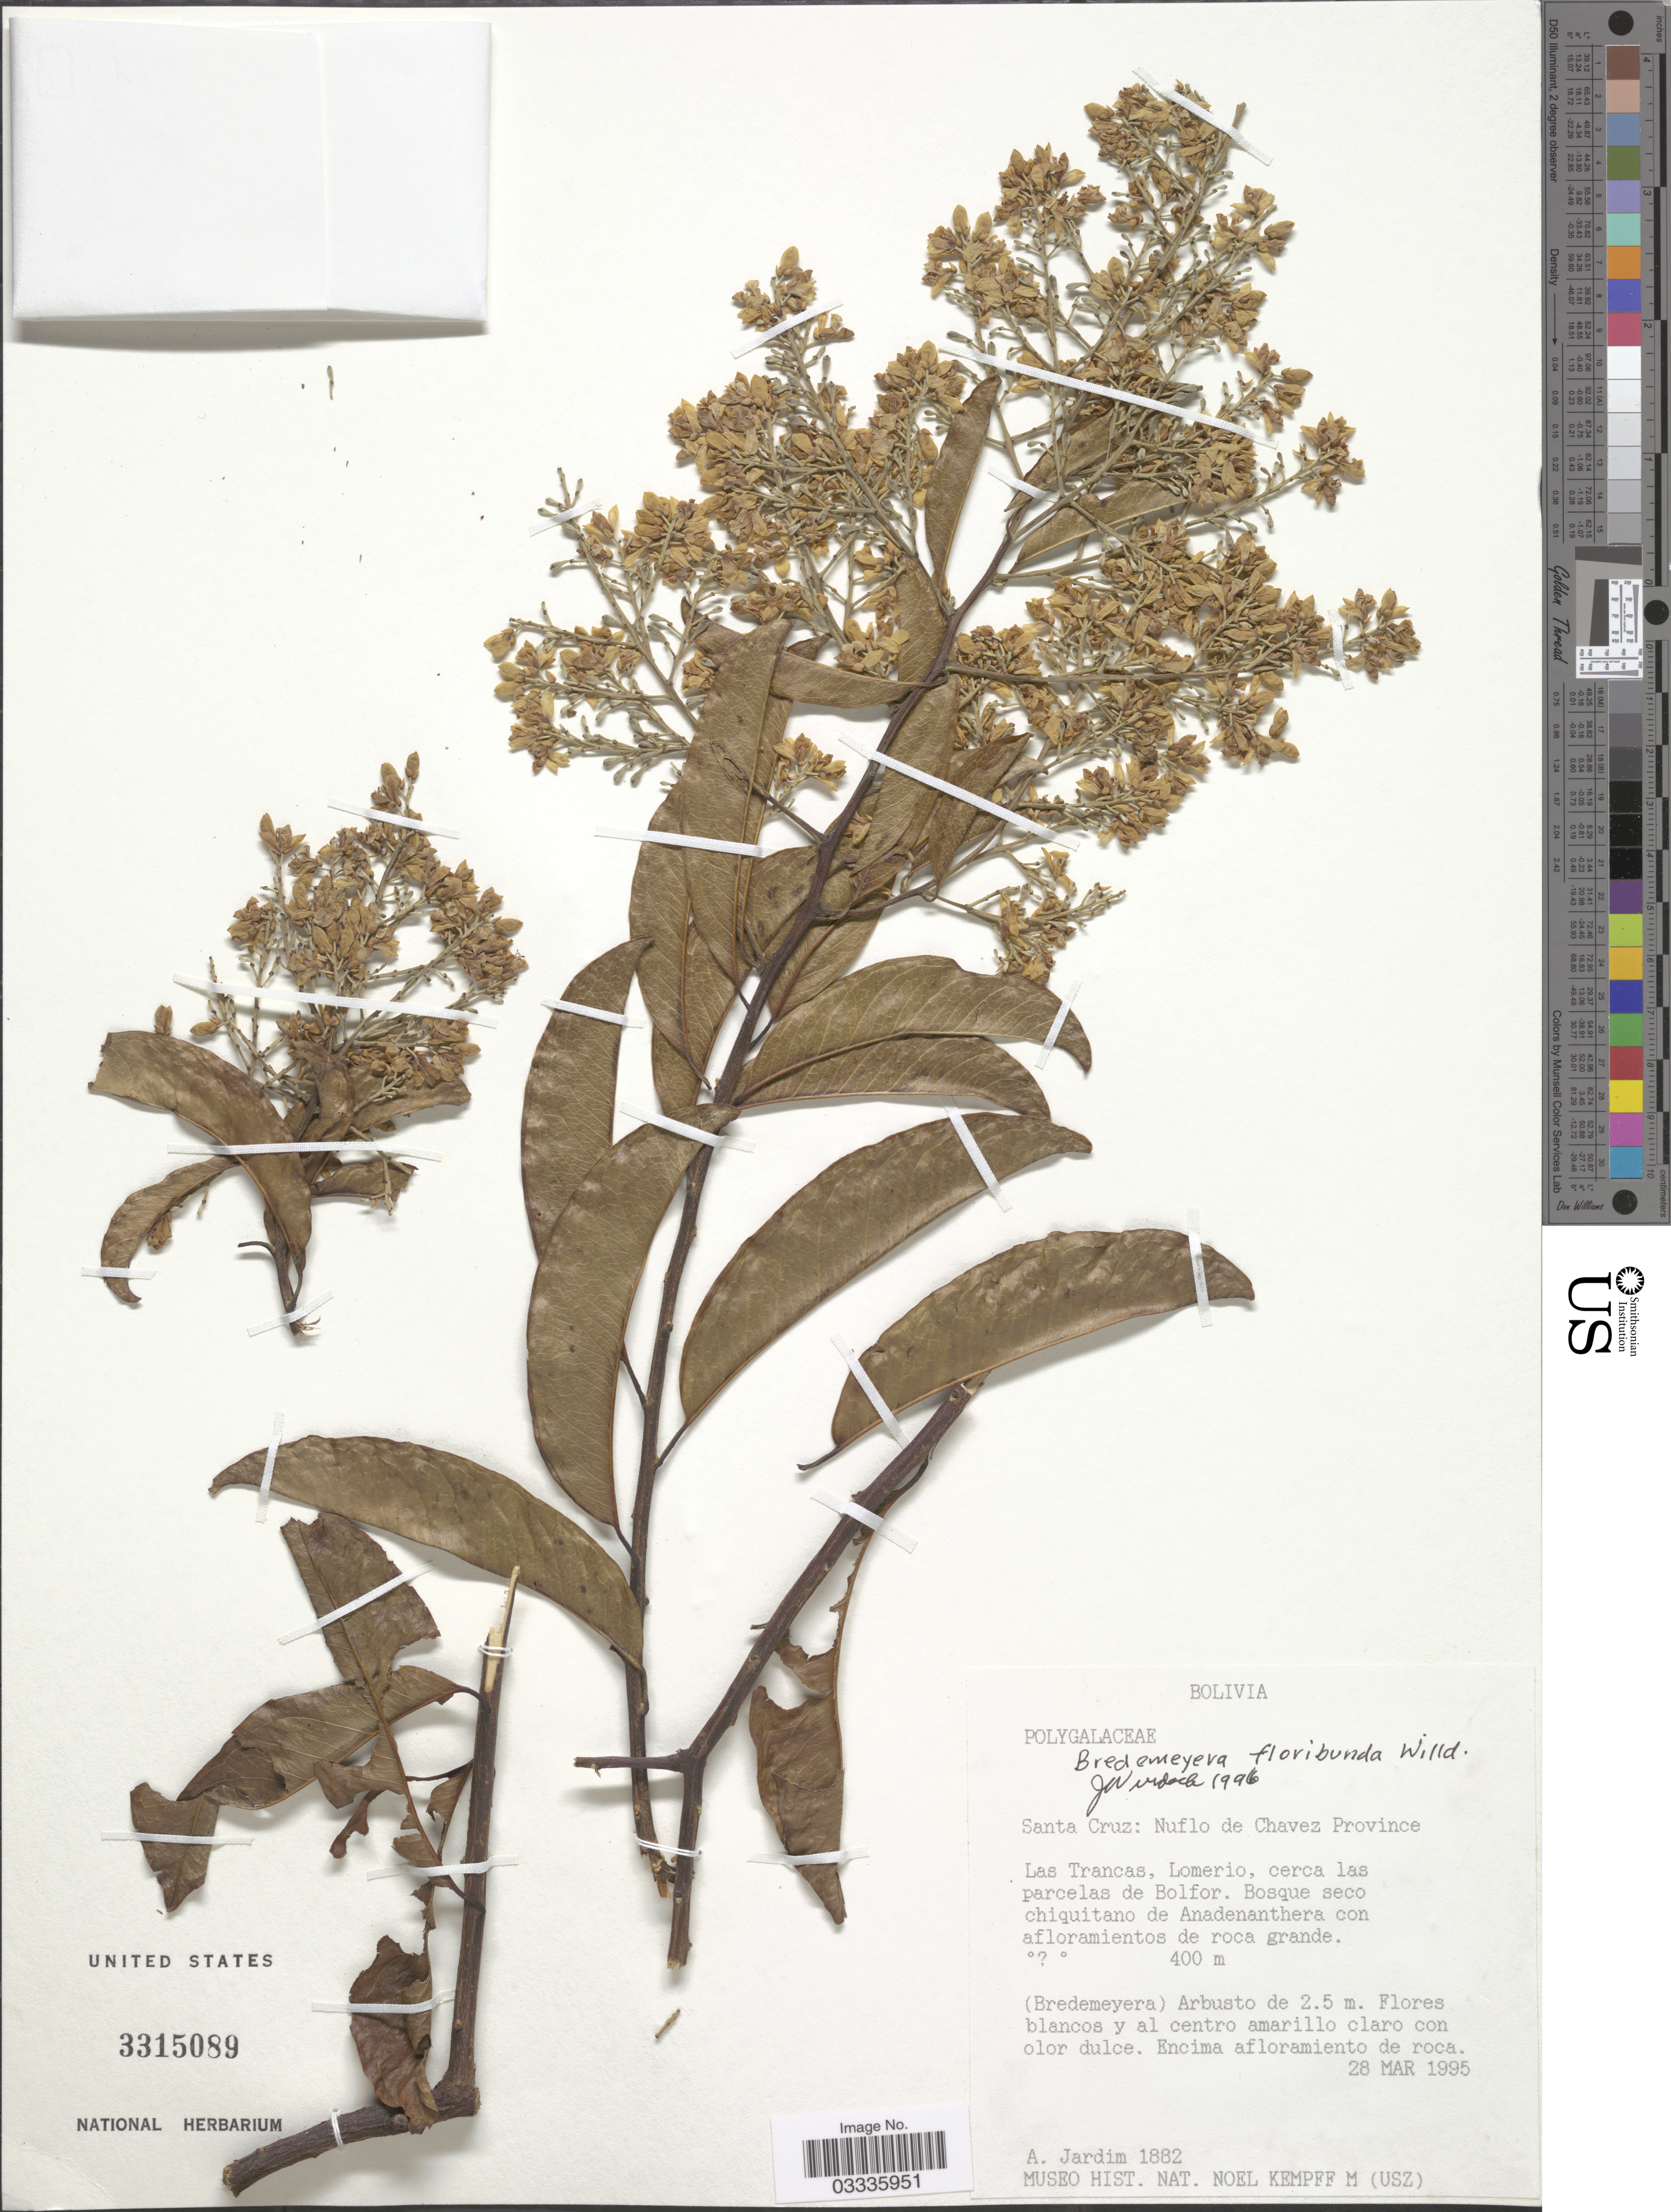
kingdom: Plantae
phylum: Tracheophyta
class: Magnoliopsida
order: Fabales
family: Polygalaceae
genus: Bredemeyera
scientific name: Bredemeyera floribunda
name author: Willd.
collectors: A. Jardim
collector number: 1882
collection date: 1995-03-28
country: Bolivia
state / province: Santa Cruz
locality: Nuflo de Chavez Province. Las Trancas, Lomerio, cerca las parcelas de Bolfor.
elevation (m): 400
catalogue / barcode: US 3315089